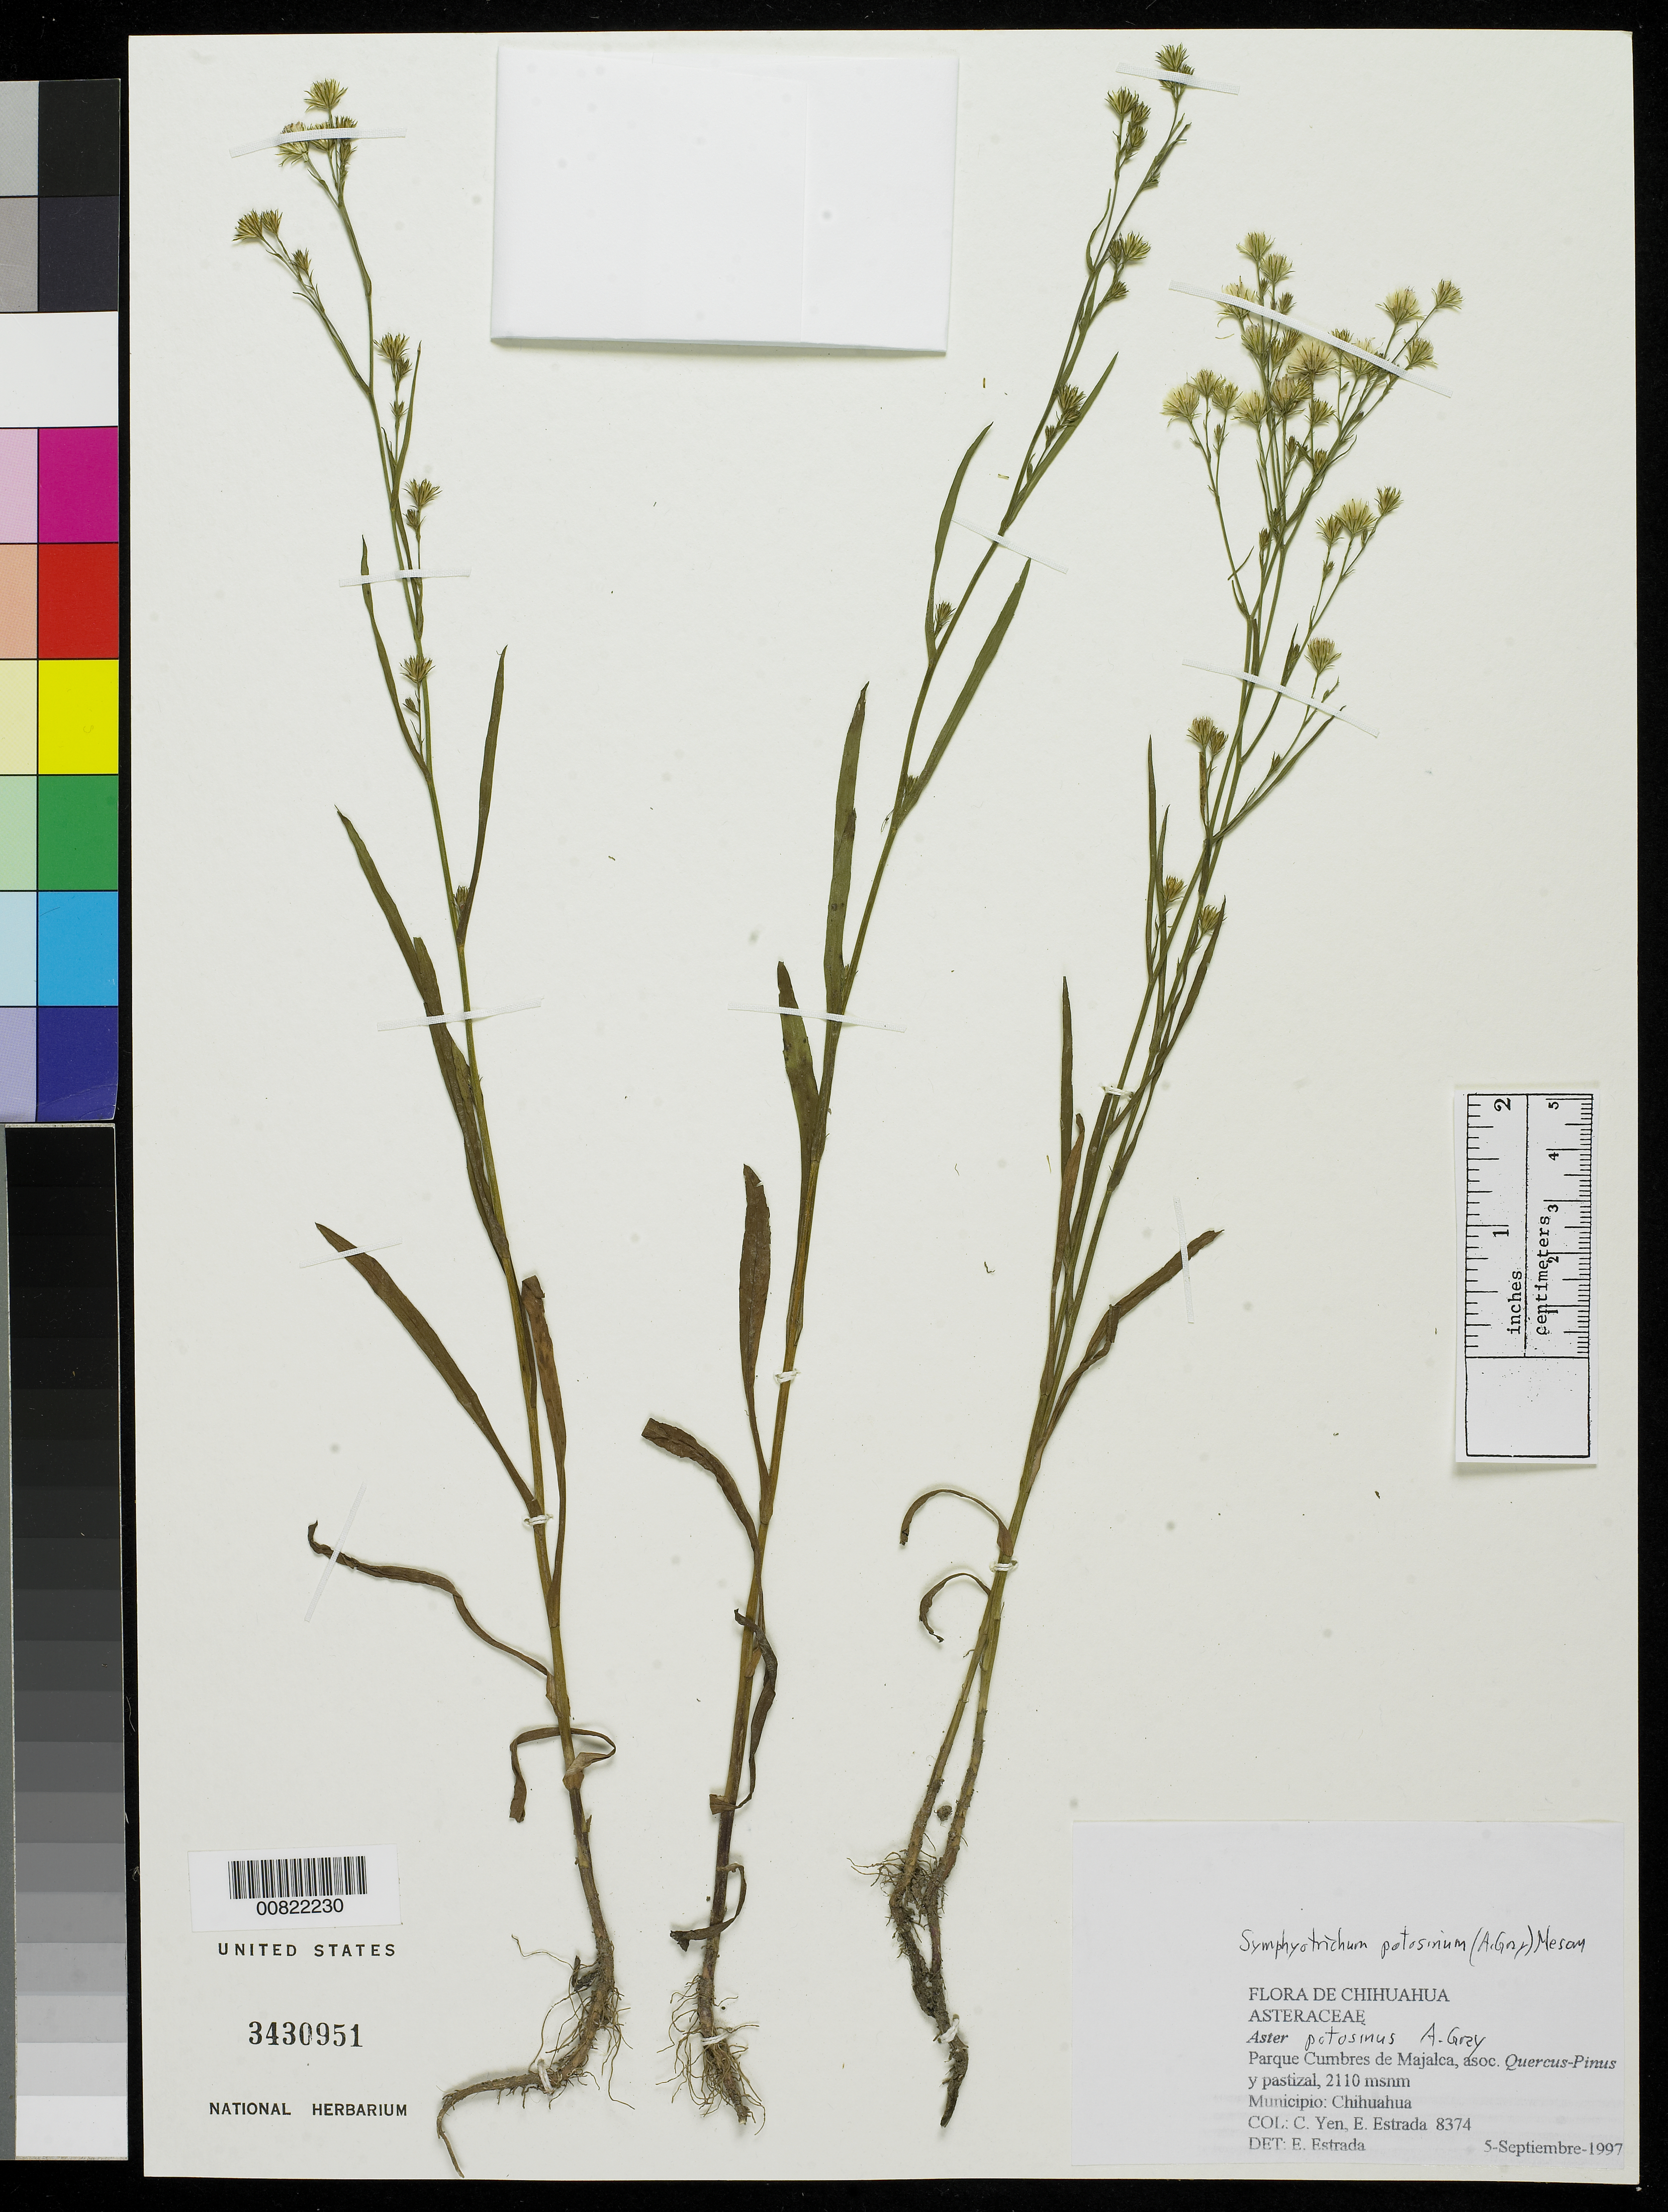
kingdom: Plantae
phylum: Tracheophyta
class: Magnoliopsida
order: Asterales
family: Asteraceae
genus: Symphyotrichum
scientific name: Symphyotrichum potosinum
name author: (A. Gray) G.L. Nesom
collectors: Y. C. Yang & E. Estrada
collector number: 8374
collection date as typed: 05 Sep 1997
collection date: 1997-09-05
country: Mexico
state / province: Chihuahua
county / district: Chihuahua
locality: Parque Cumbres de Majalca.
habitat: Asoc. Quercus-Pinus y pastizal.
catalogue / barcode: US 3430951